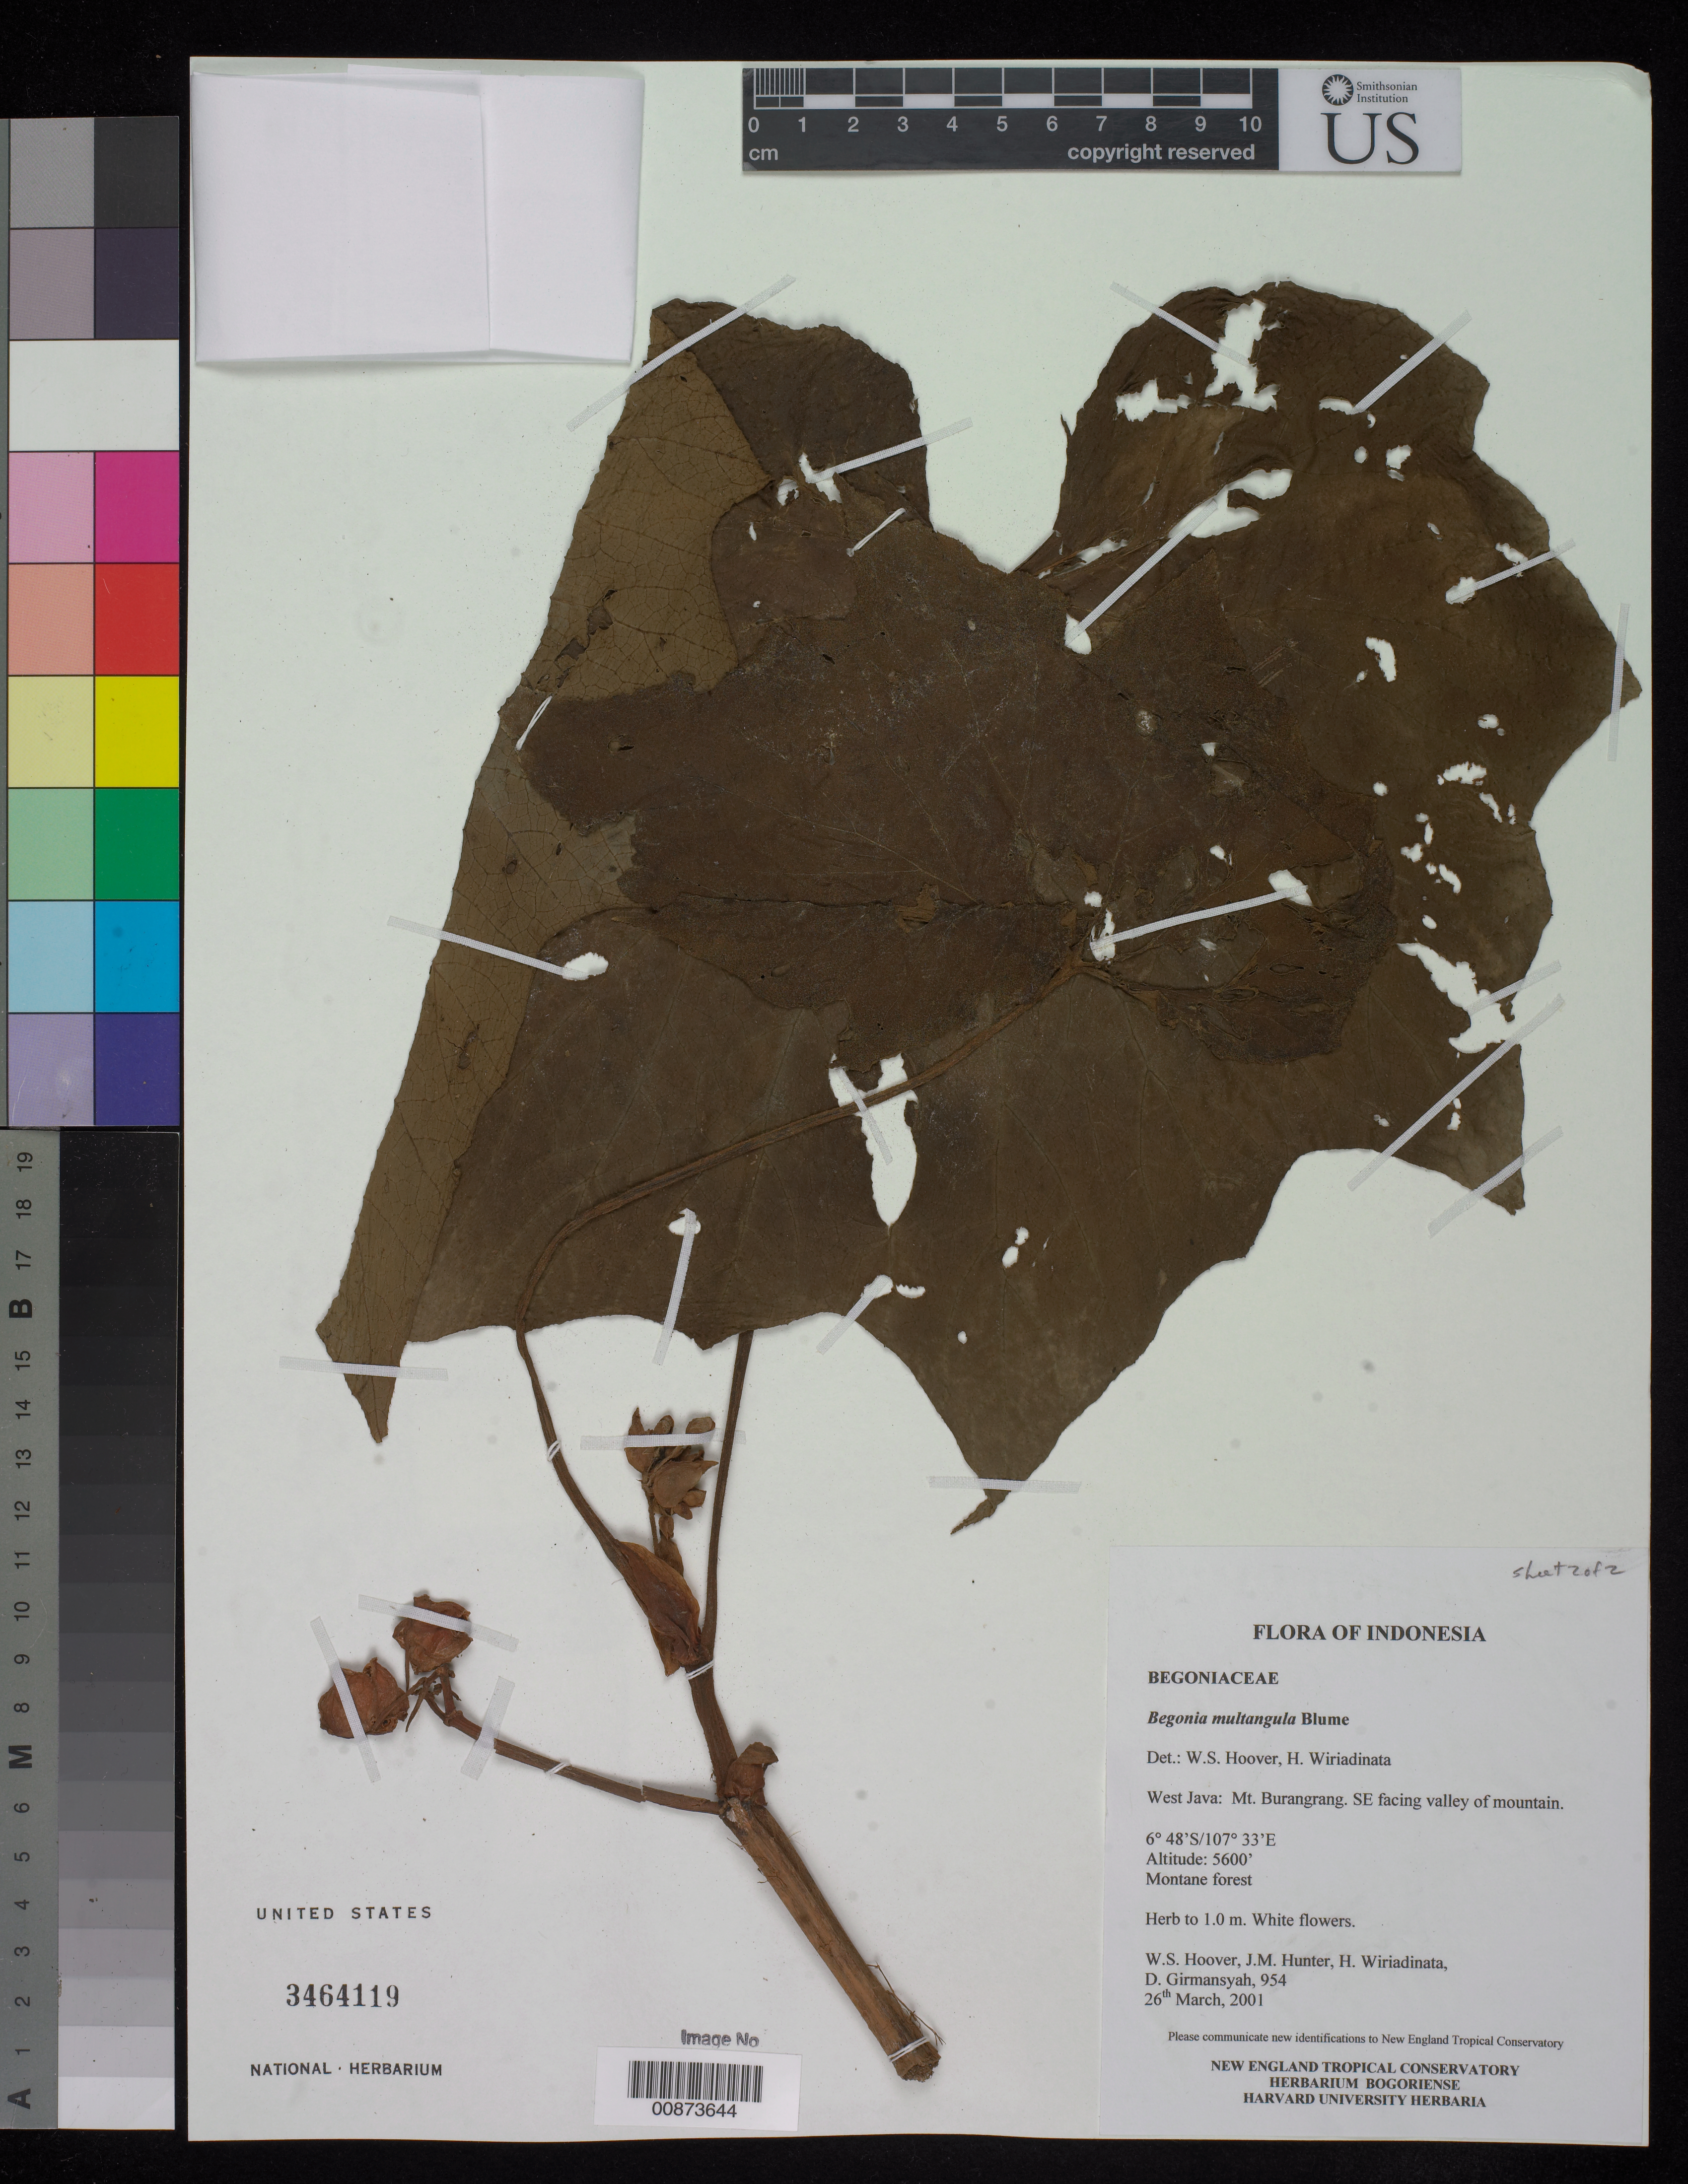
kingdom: Plantae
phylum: Tracheophyta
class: Magnoliopsida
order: Cucurbitales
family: Begoniaceae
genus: Begonia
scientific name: Begonia multangula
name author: Blume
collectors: W. S. Hoover, J. Hunter, H. Wiriadinata & D. Girmansyah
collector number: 954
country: Indonesia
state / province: Java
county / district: Jawa Barat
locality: Mt. Burangrang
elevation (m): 1707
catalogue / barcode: US 3464119